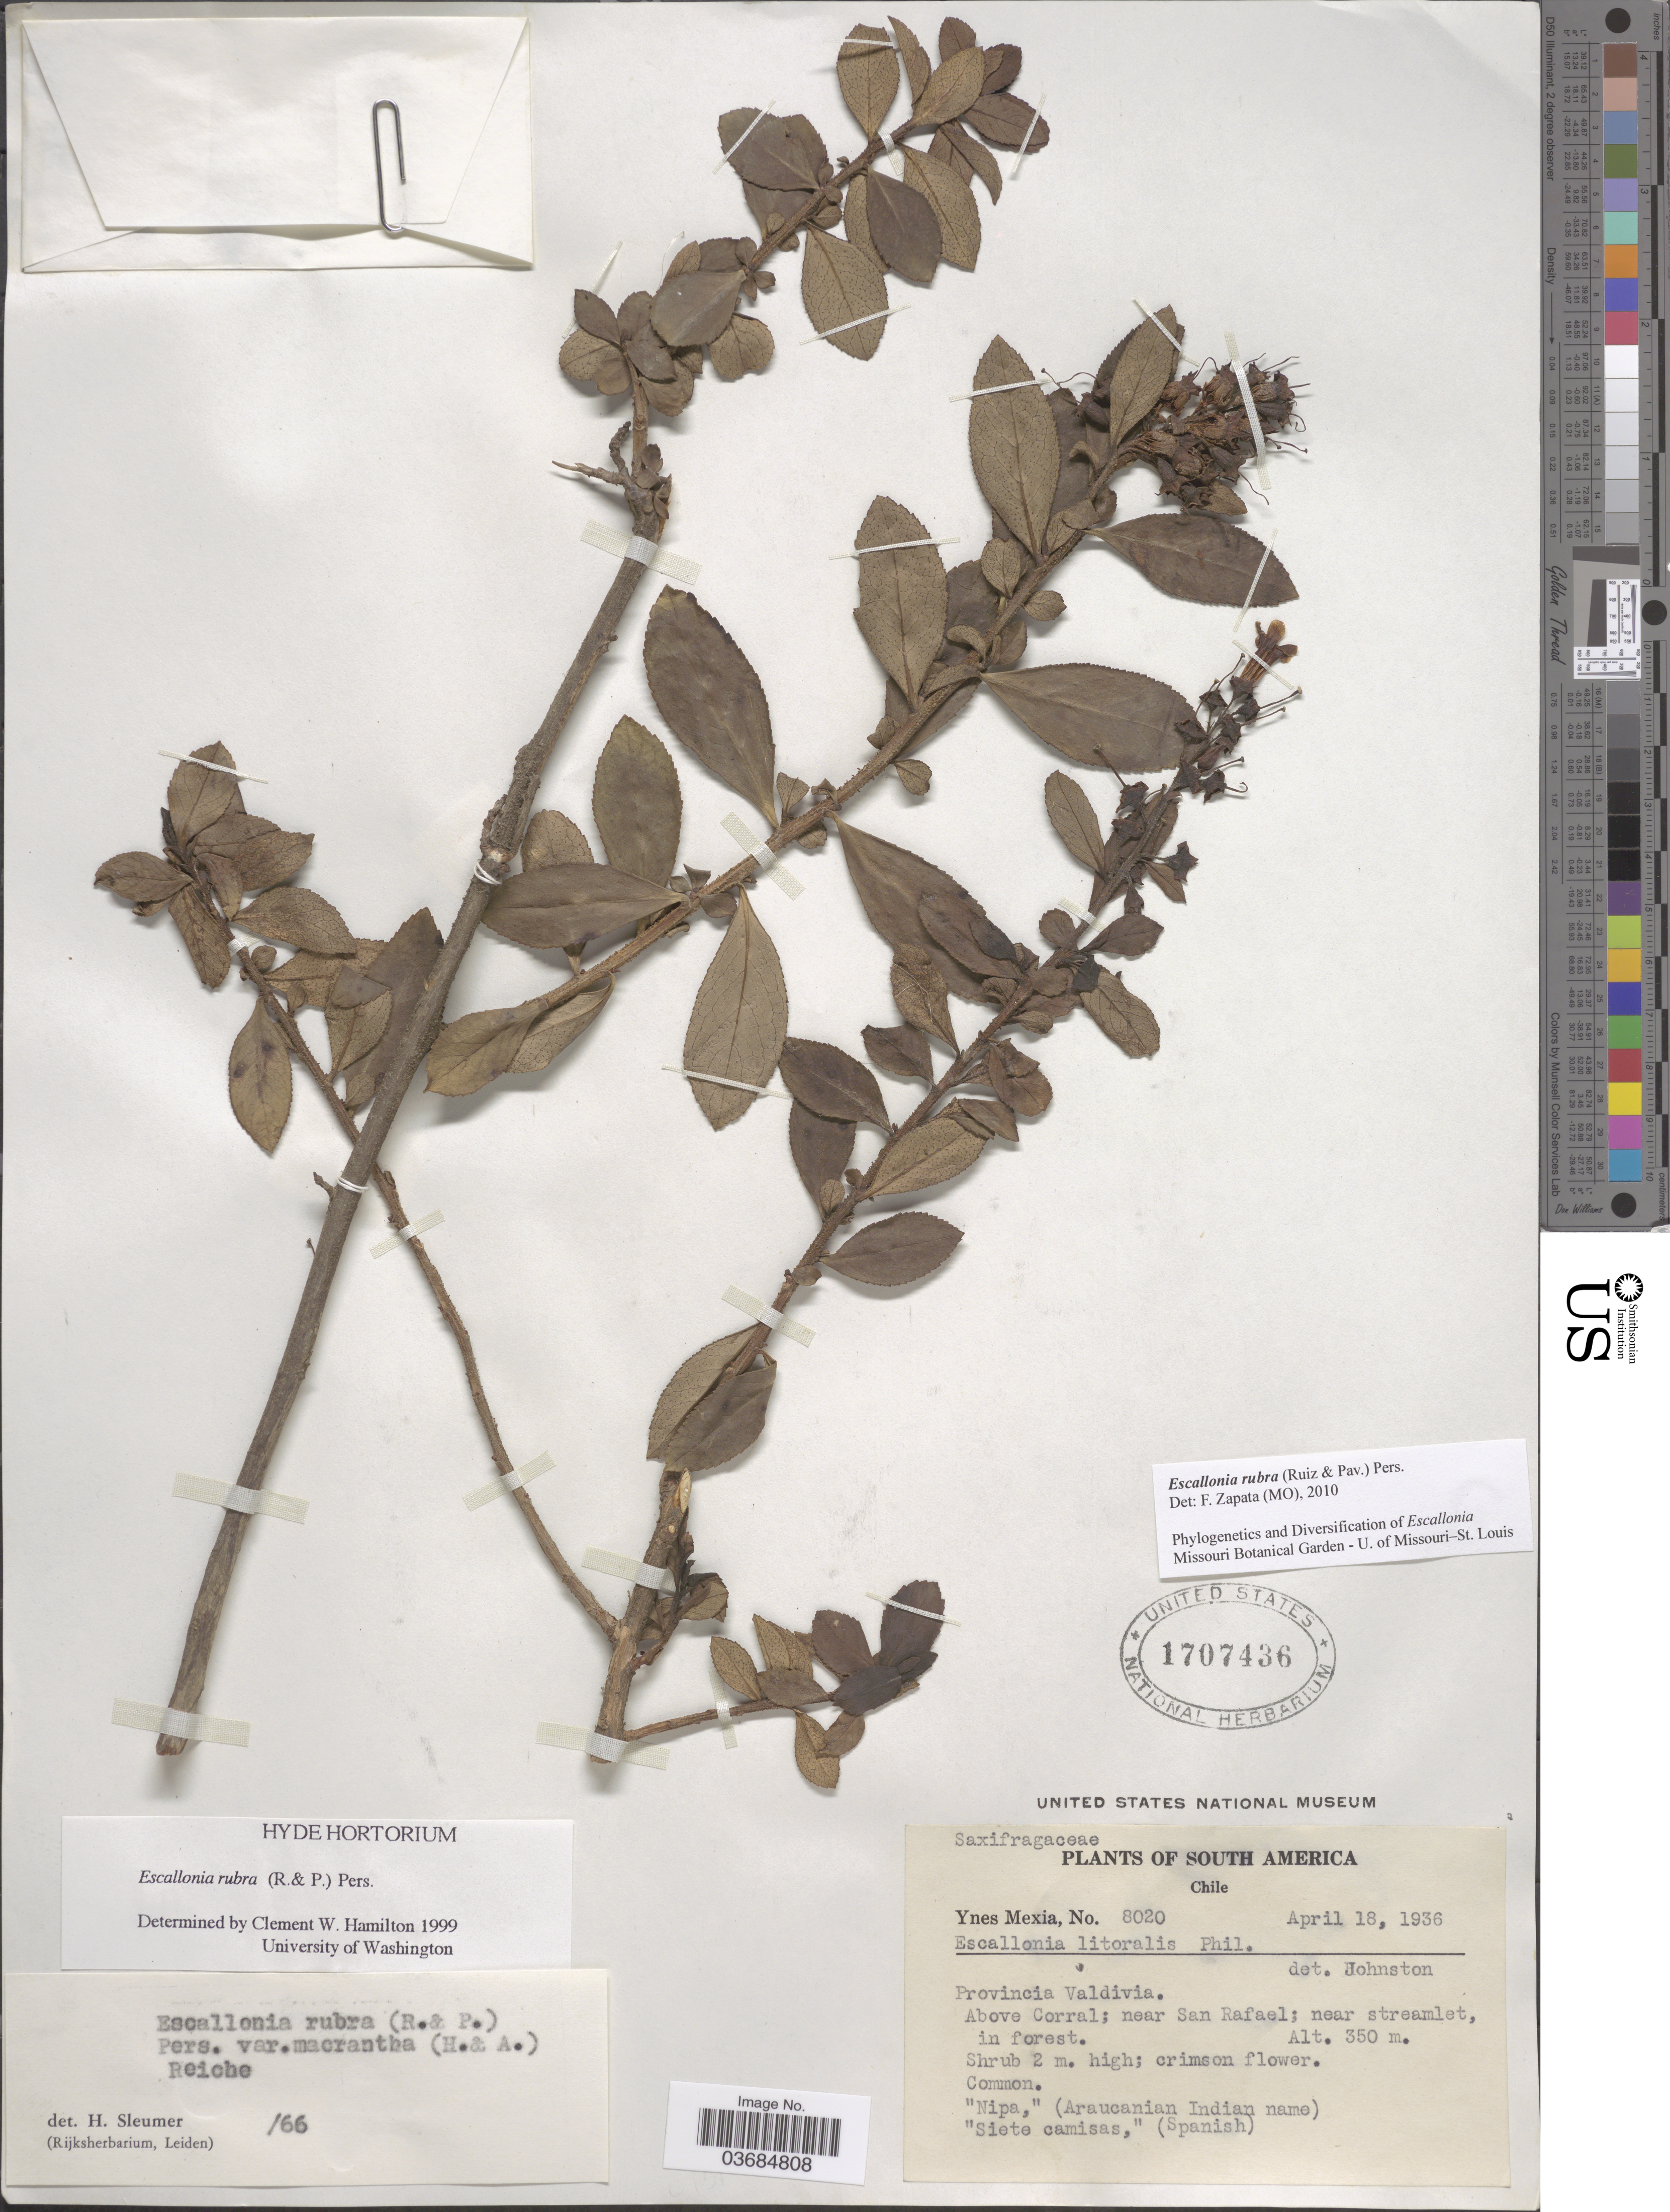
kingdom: Plantae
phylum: Tracheophyta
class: Magnoliopsida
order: Escalloniales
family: Escalloniaceae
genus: Escallonia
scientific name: Escallonia rubra var. rubra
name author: (Ruiz & Pav.) Pers.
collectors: Y. Mexia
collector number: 8020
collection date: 1936-04-18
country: Chile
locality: Provincia Valdivia. Above Corral; near San Rafael; near streamlet, in forest.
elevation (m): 350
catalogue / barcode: US 1707436